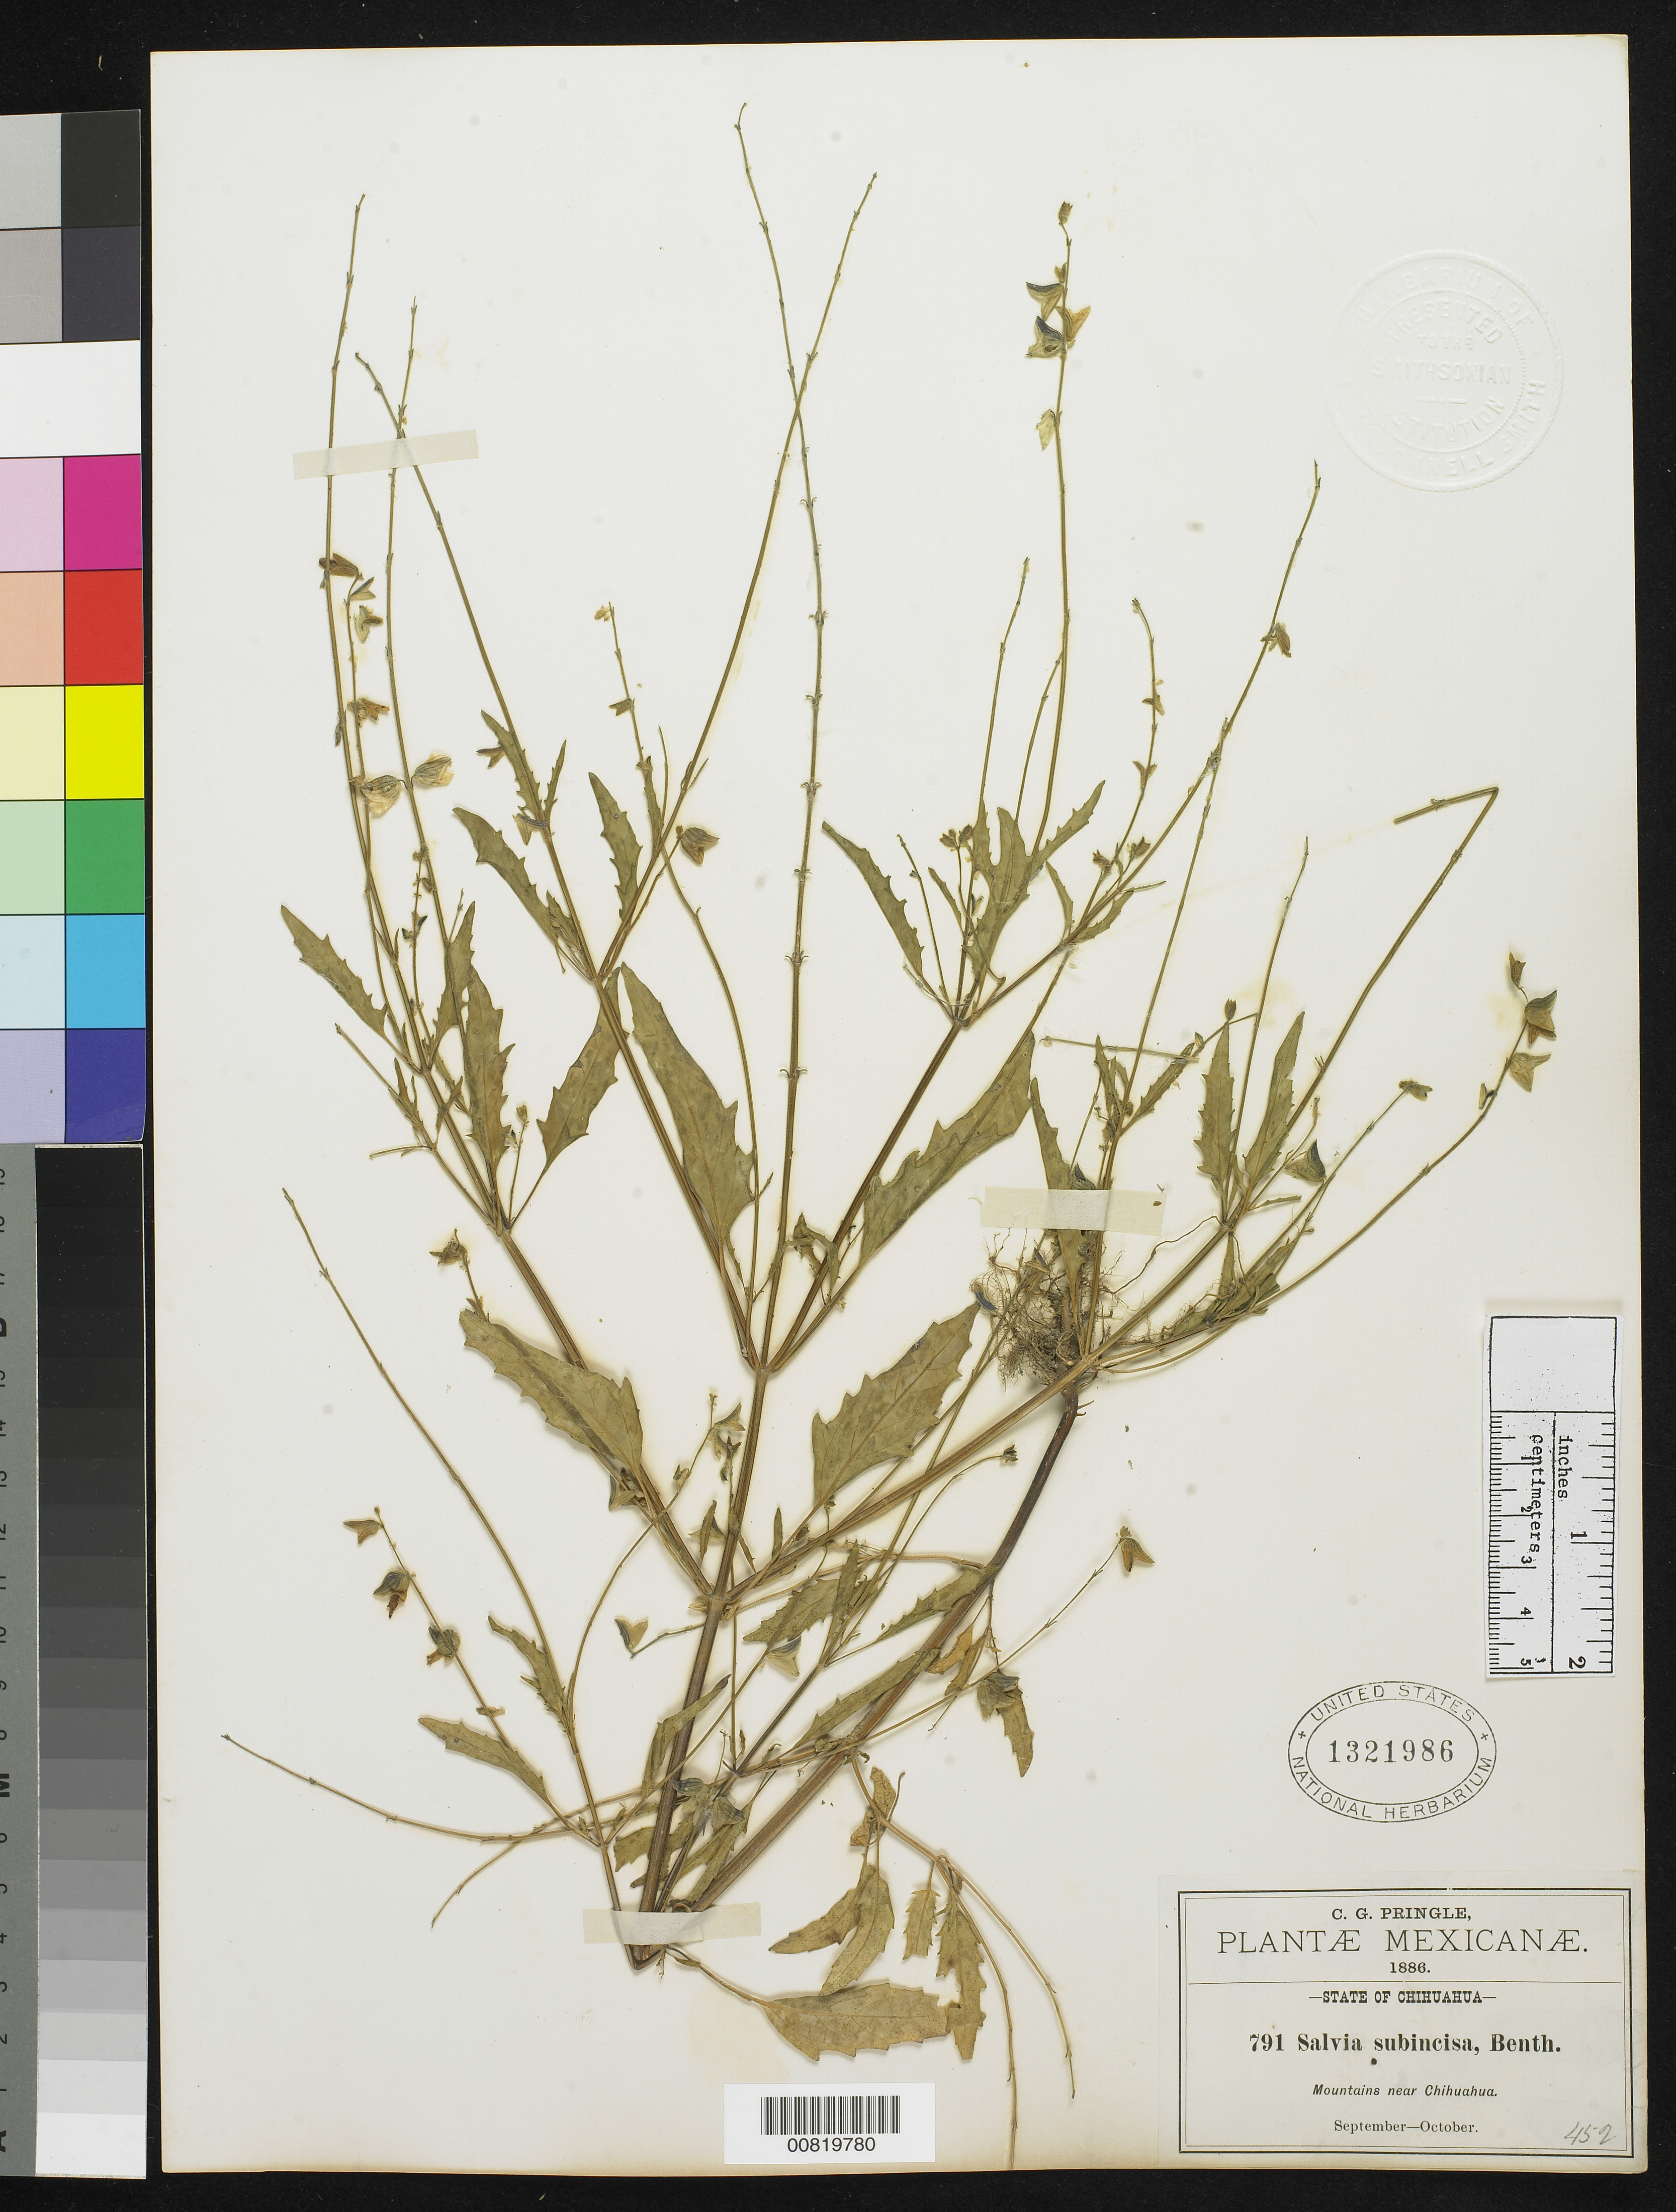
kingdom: Plantae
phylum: Tracheophyta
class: Magnoliopsida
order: Lamiales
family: Lamiaceae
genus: Salvia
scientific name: Salvia subincisa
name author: Benth.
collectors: C. G. Pringle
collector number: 791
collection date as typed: Sep 1886 to -- Oct 1886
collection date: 1886-09/1886-10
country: Mexico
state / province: Chihuahua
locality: Mountains near Chihuahua.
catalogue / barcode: US 1321986